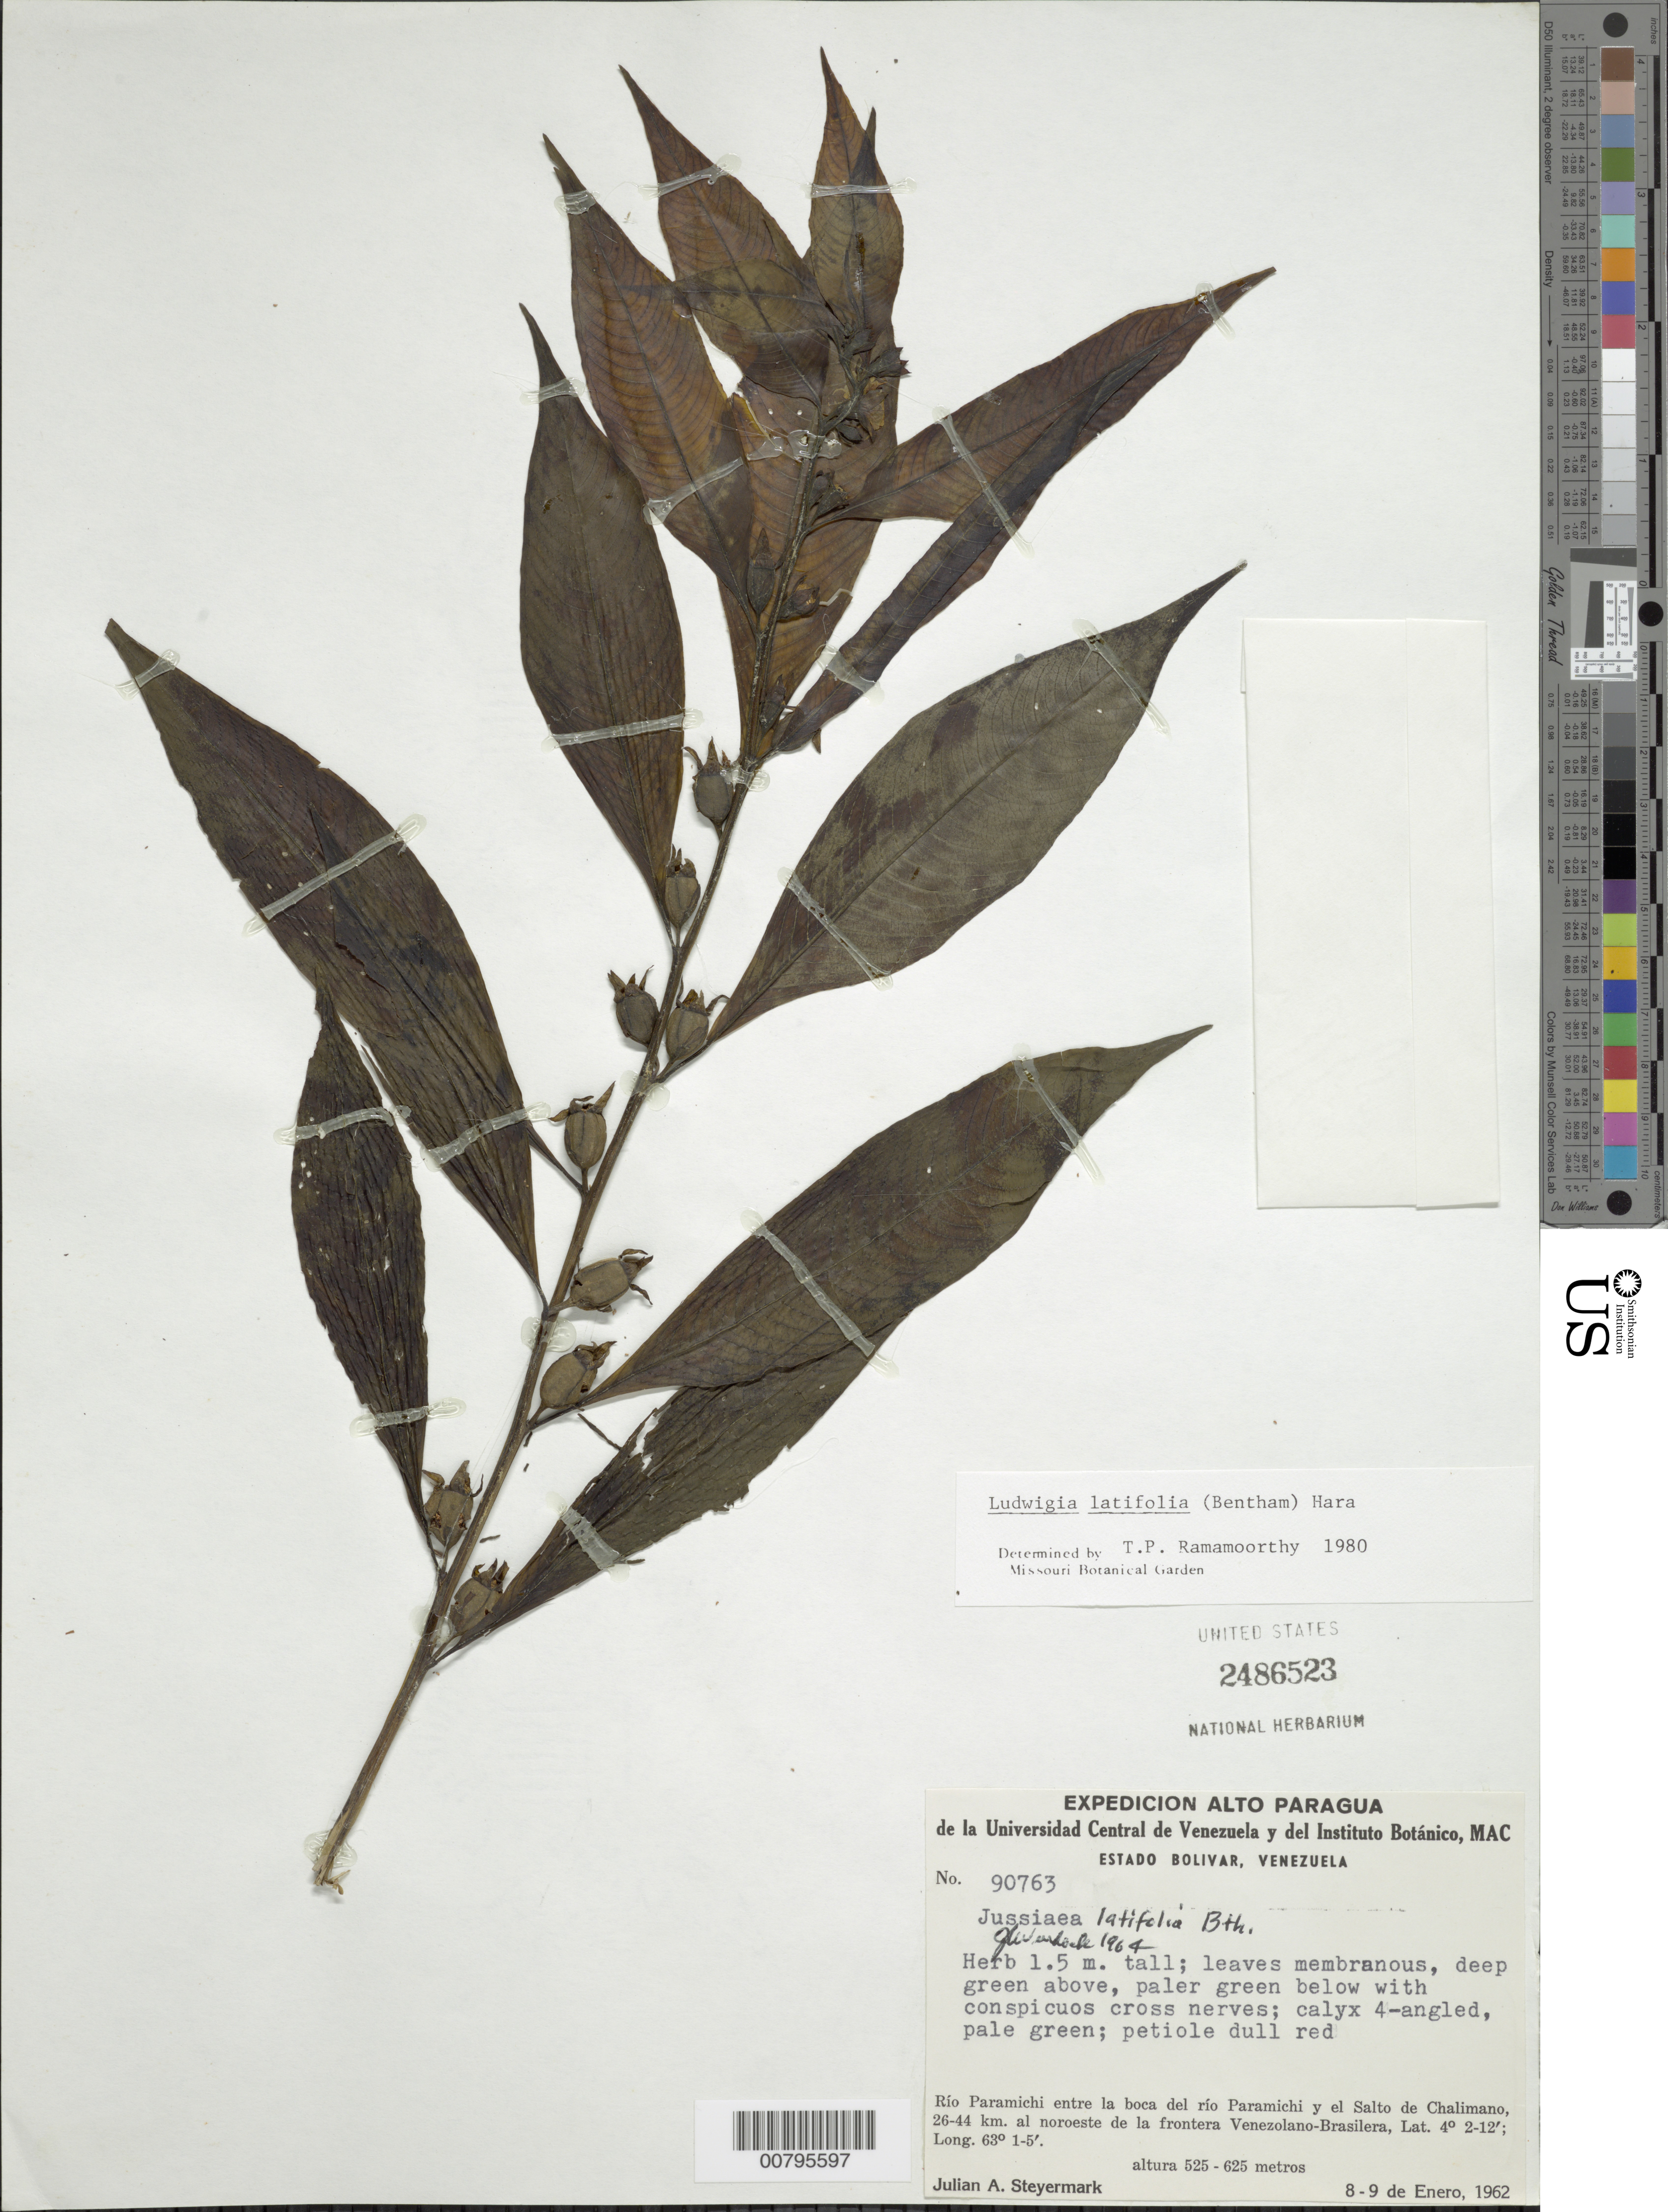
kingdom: Plantae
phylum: Tracheophyta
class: Magnoliopsida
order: Myrtales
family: Onagraceae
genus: Ludwigia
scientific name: Ludwigia latifolia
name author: (Benth.) H. Hara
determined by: Ramamoorthy, T. P.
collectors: J. Steyermark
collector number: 90763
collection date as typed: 8-Jan-62 to 9-Jan-62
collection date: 1962-01-08/1962-01-09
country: Venezuela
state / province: Bolívar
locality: Río Paramichi entre la boca del río Paramichi y el Salto de Chalimano, 26-44 NE de la Venezuela-Brazil border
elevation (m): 525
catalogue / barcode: US 2486523